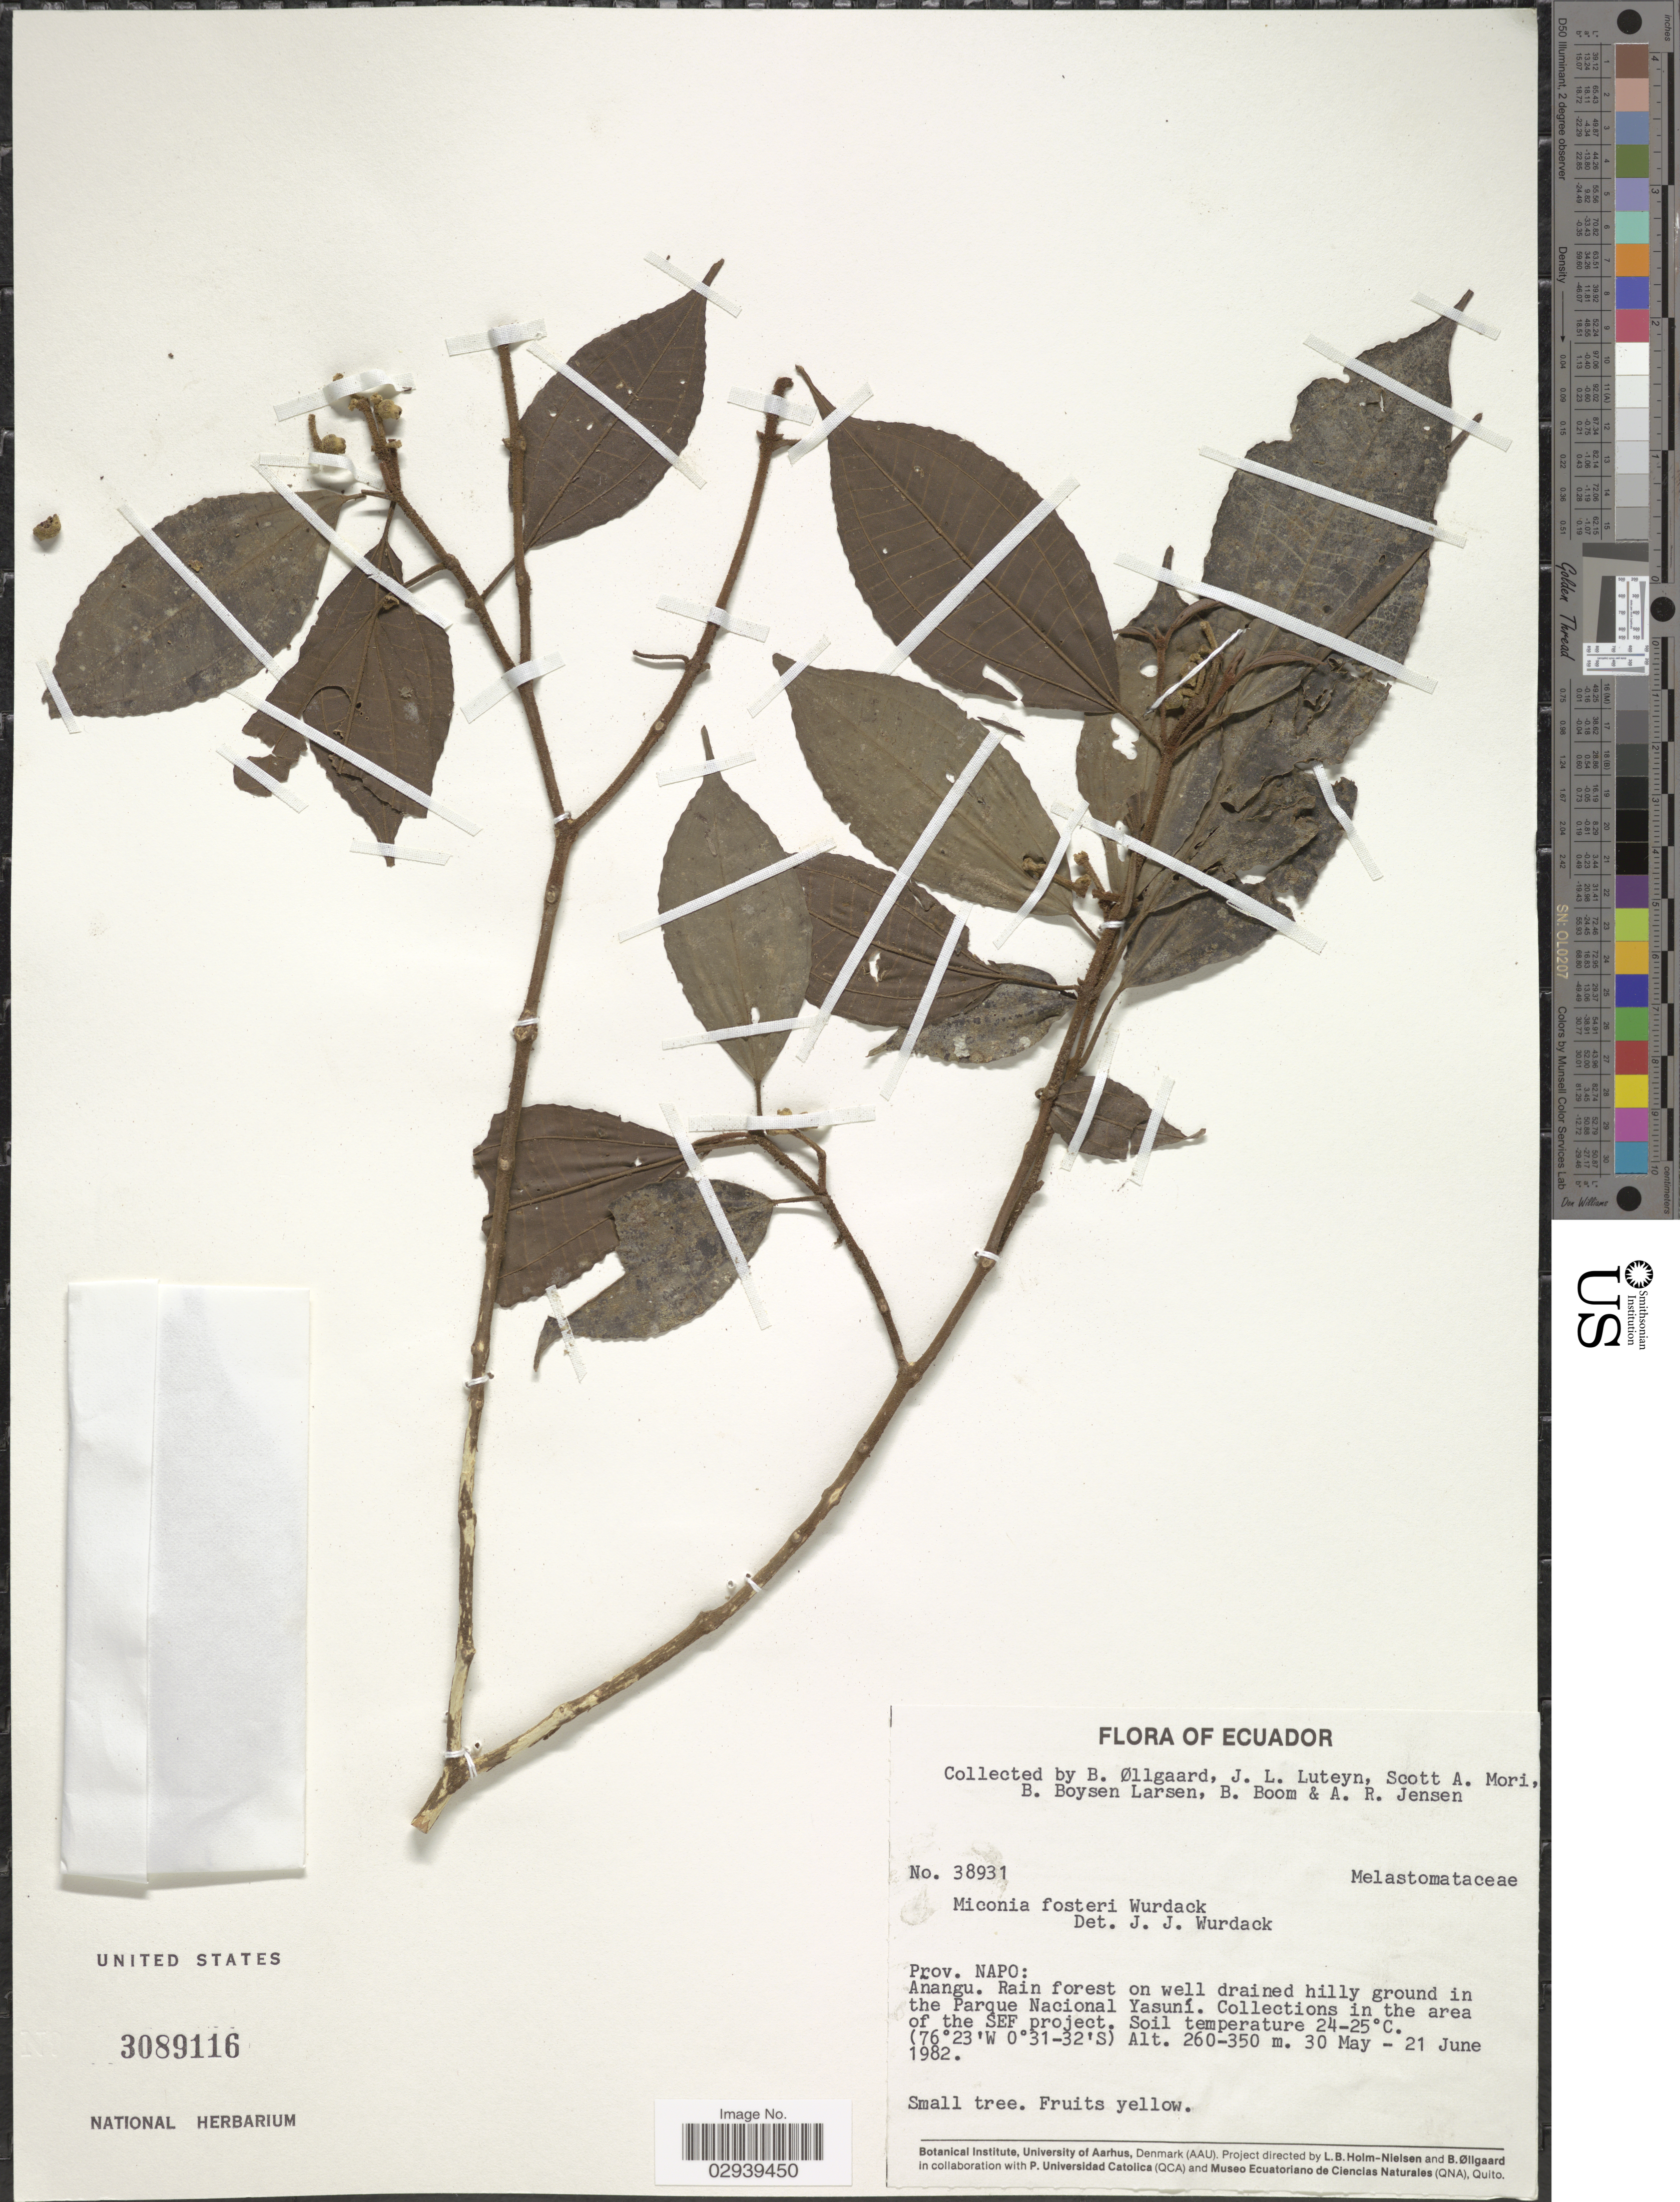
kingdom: Plantae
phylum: Tracheophyta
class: Magnoliopsida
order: Myrtales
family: Melastomataceae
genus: Miconia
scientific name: Miconia fosteri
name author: Wurdack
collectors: B. Øllgaard, J. Luteyn, S. Mori, B. Boysen Larsen & et al.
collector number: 38931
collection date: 1982-05-30/1982-06-21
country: Ecuador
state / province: Napo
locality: Anangu. Rain forest on well drained hilly ground in the Parque Nacional Yasuní. Collections in the area of the SEF project.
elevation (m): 260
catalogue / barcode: US 3089116